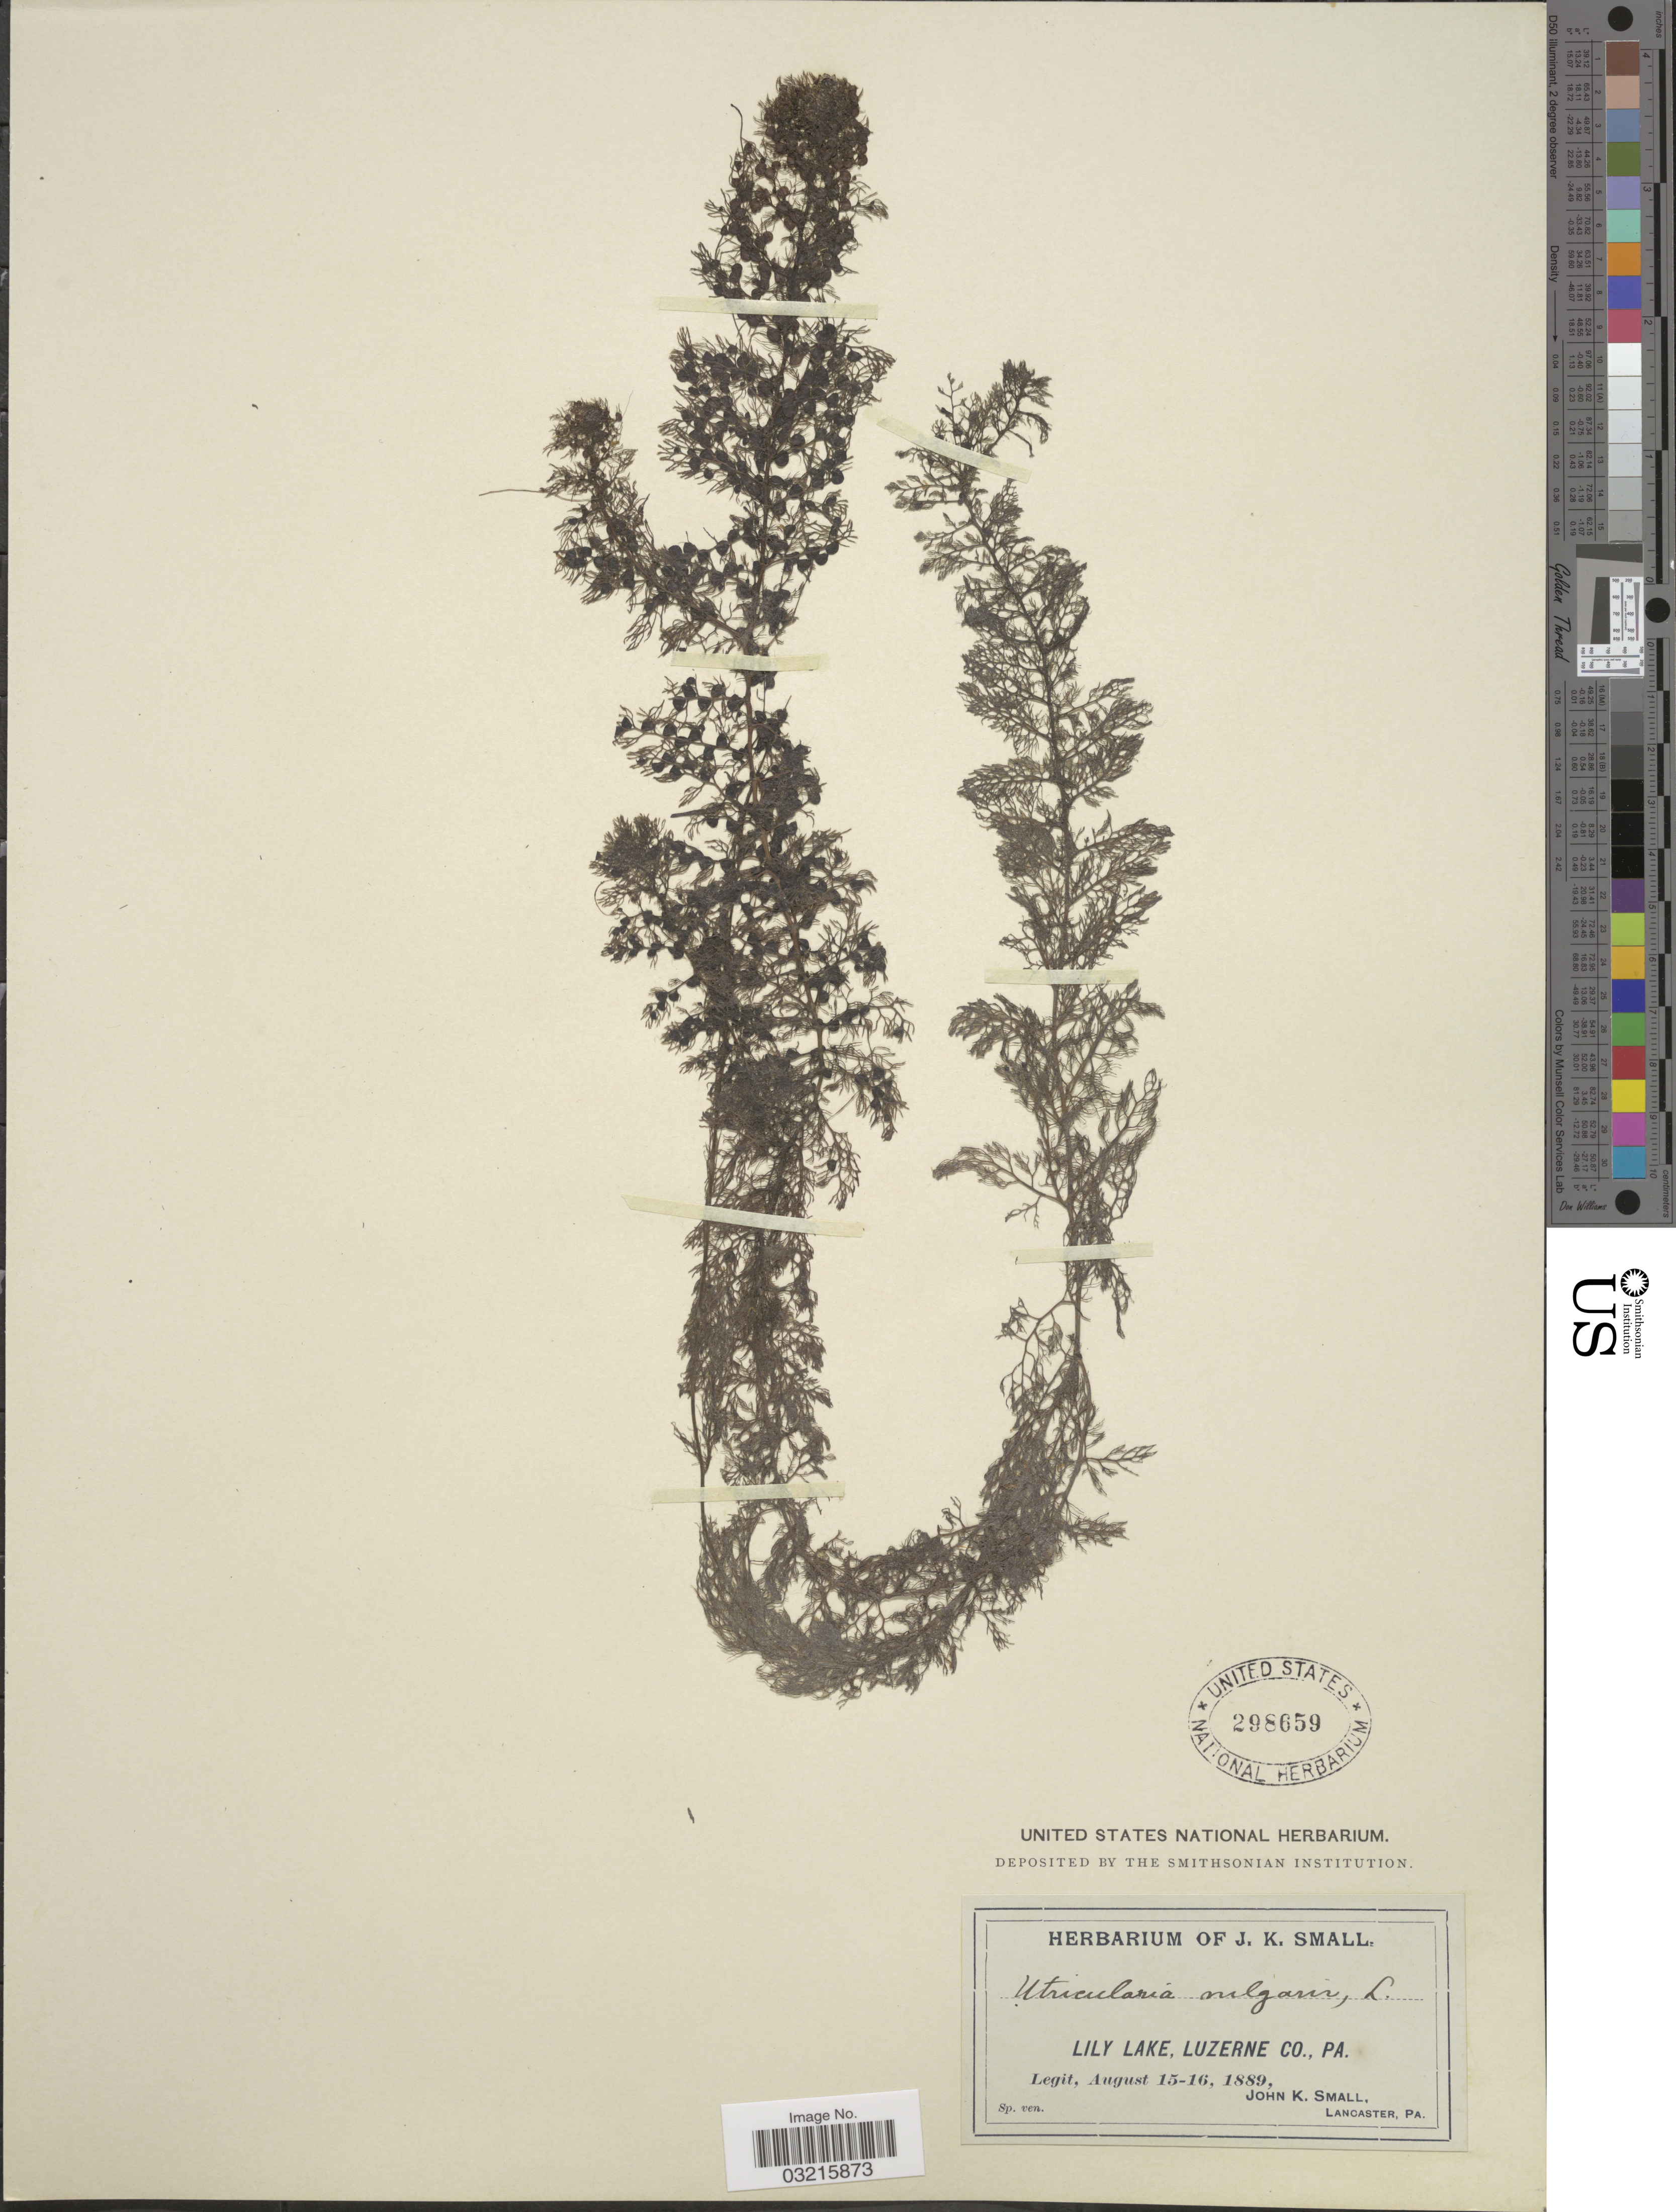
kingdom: Plantae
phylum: Tracheophyta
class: Magnoliopsida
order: Lamiales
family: Lentibulariaceae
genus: Utricularia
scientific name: Utricularia vulgaris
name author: L.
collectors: J. K. Small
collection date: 1889-08-15/1889-08-16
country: United States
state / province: Pennsylvania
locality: Lily Lake, Luzerne Co.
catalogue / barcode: US 298659